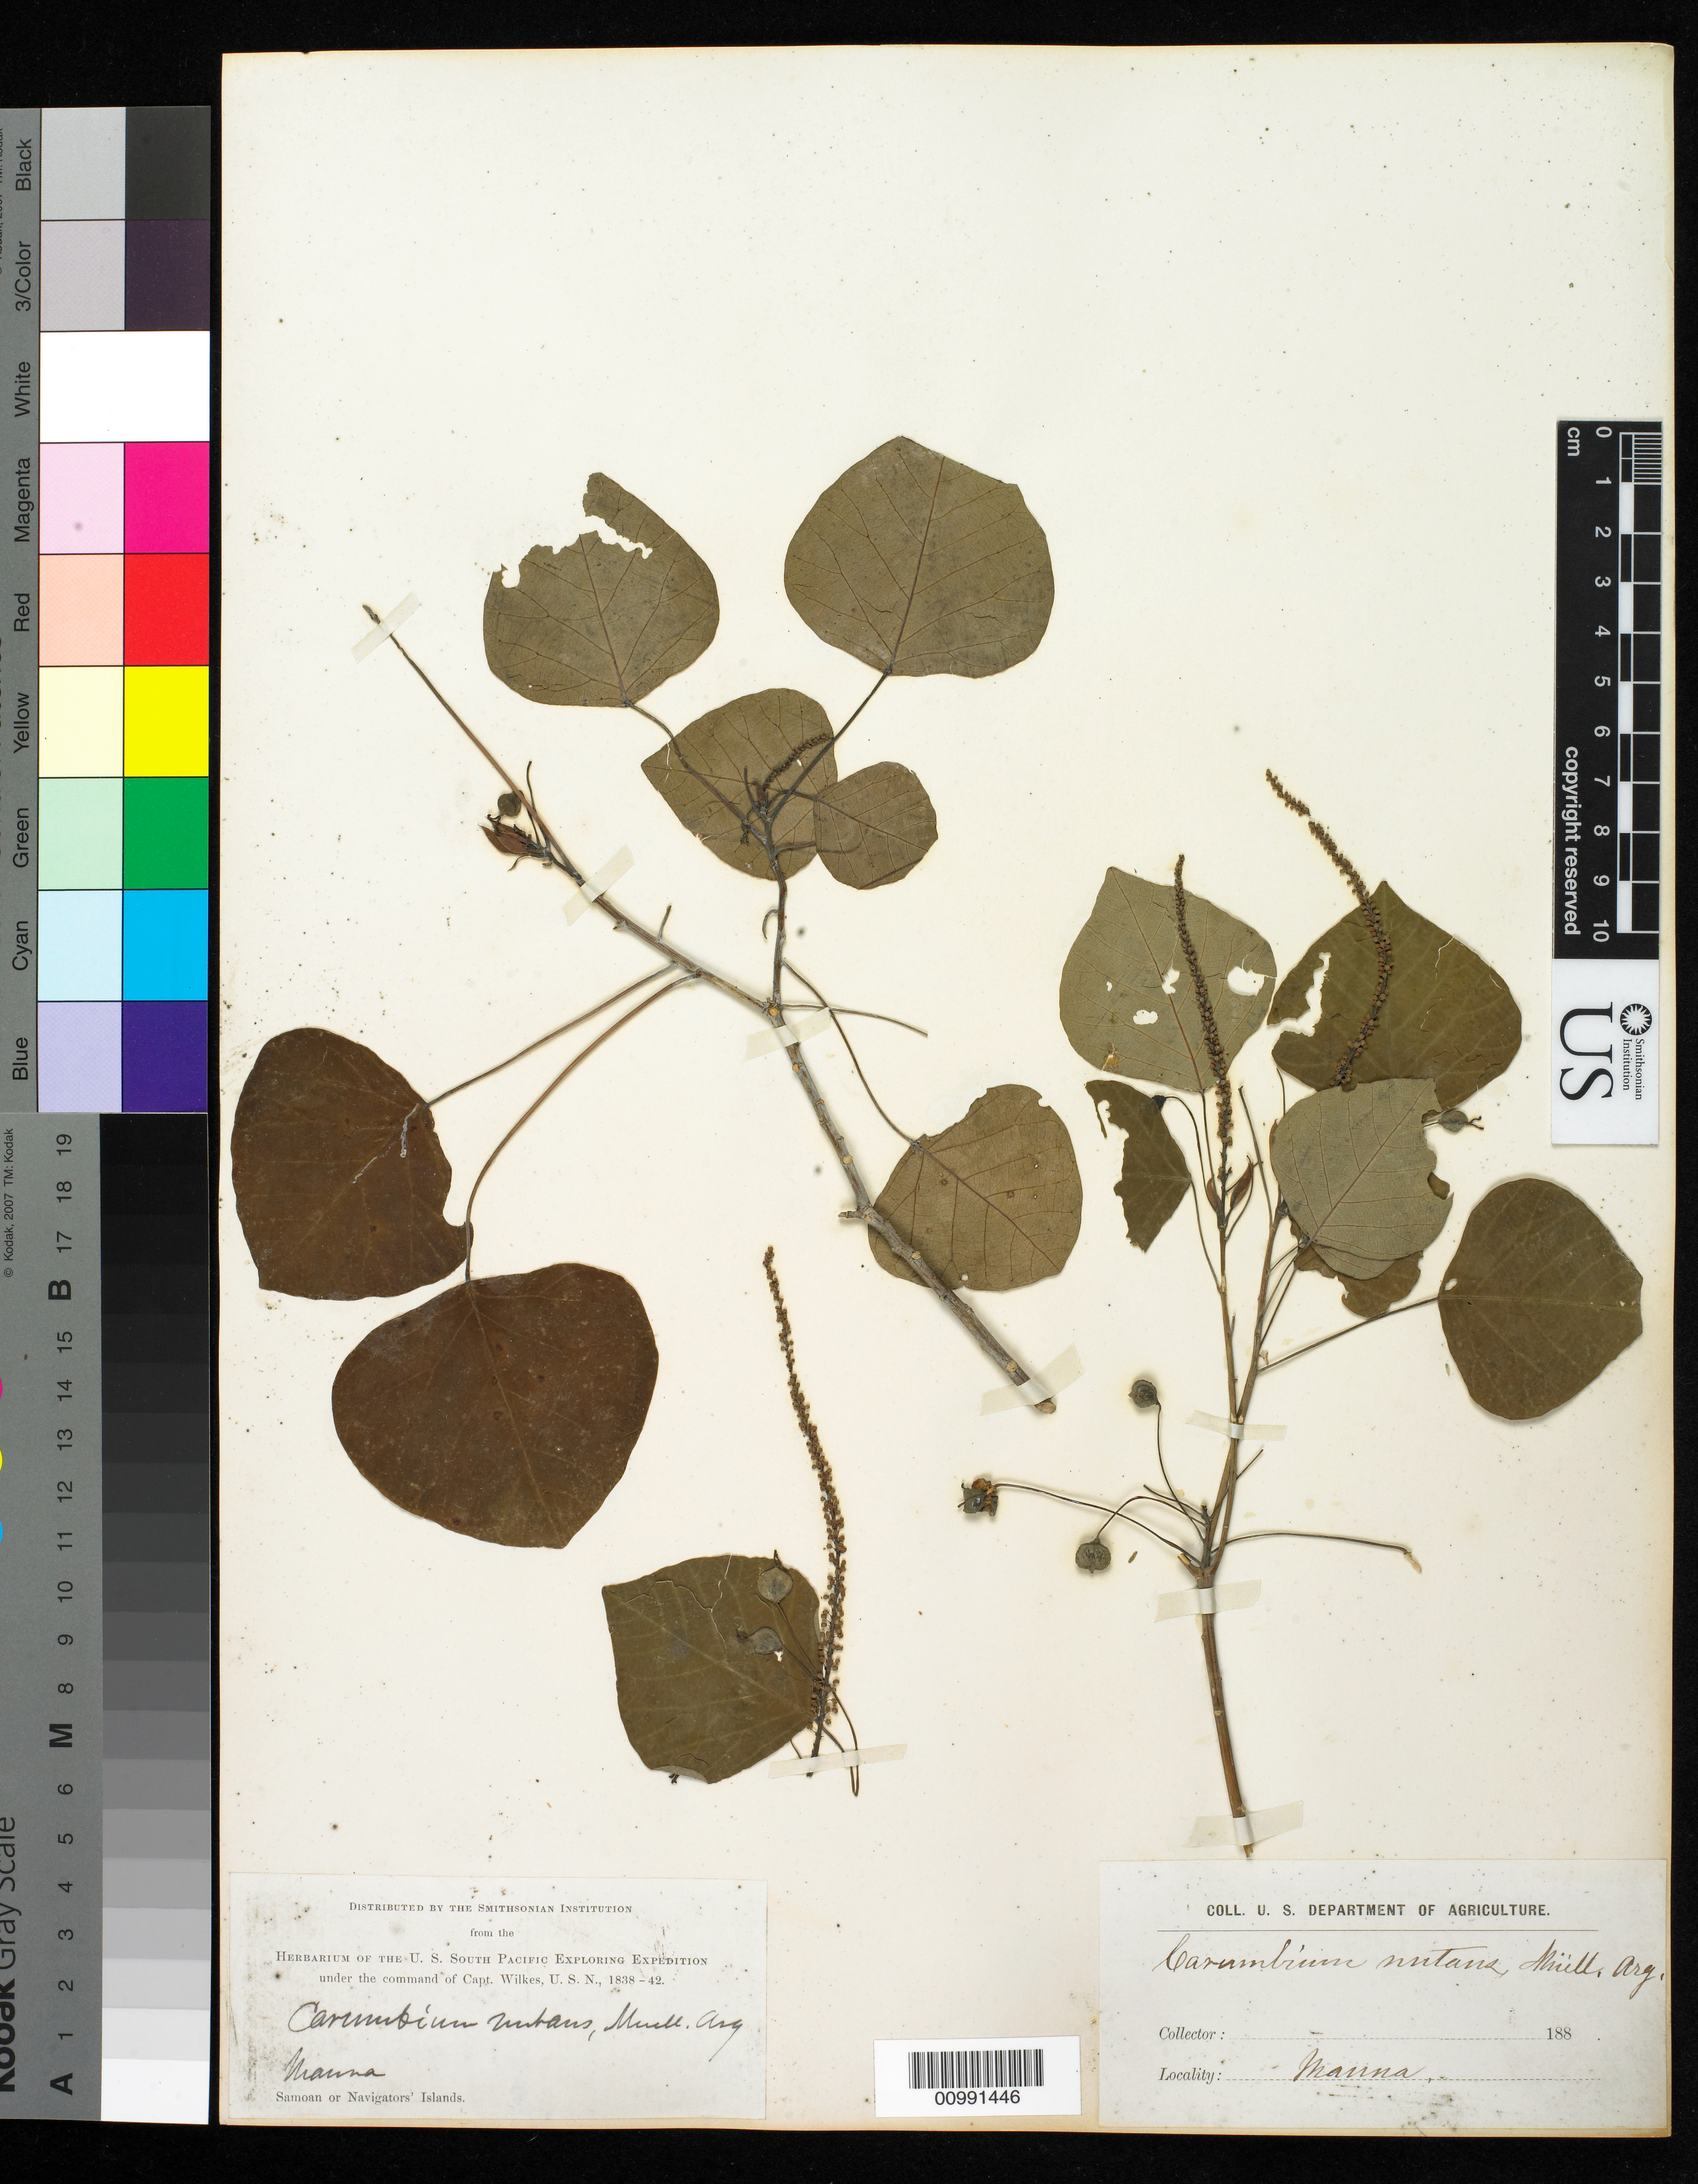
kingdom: Plantae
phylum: Tracheophyta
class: Magnoliopsida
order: Malpighiales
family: Euphorbiaceae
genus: Homalanthus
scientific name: Homalanthus populifolius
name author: Graham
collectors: Wilkes Explor. Exped.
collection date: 1838/1842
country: Fiji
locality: Manna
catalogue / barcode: US 98633